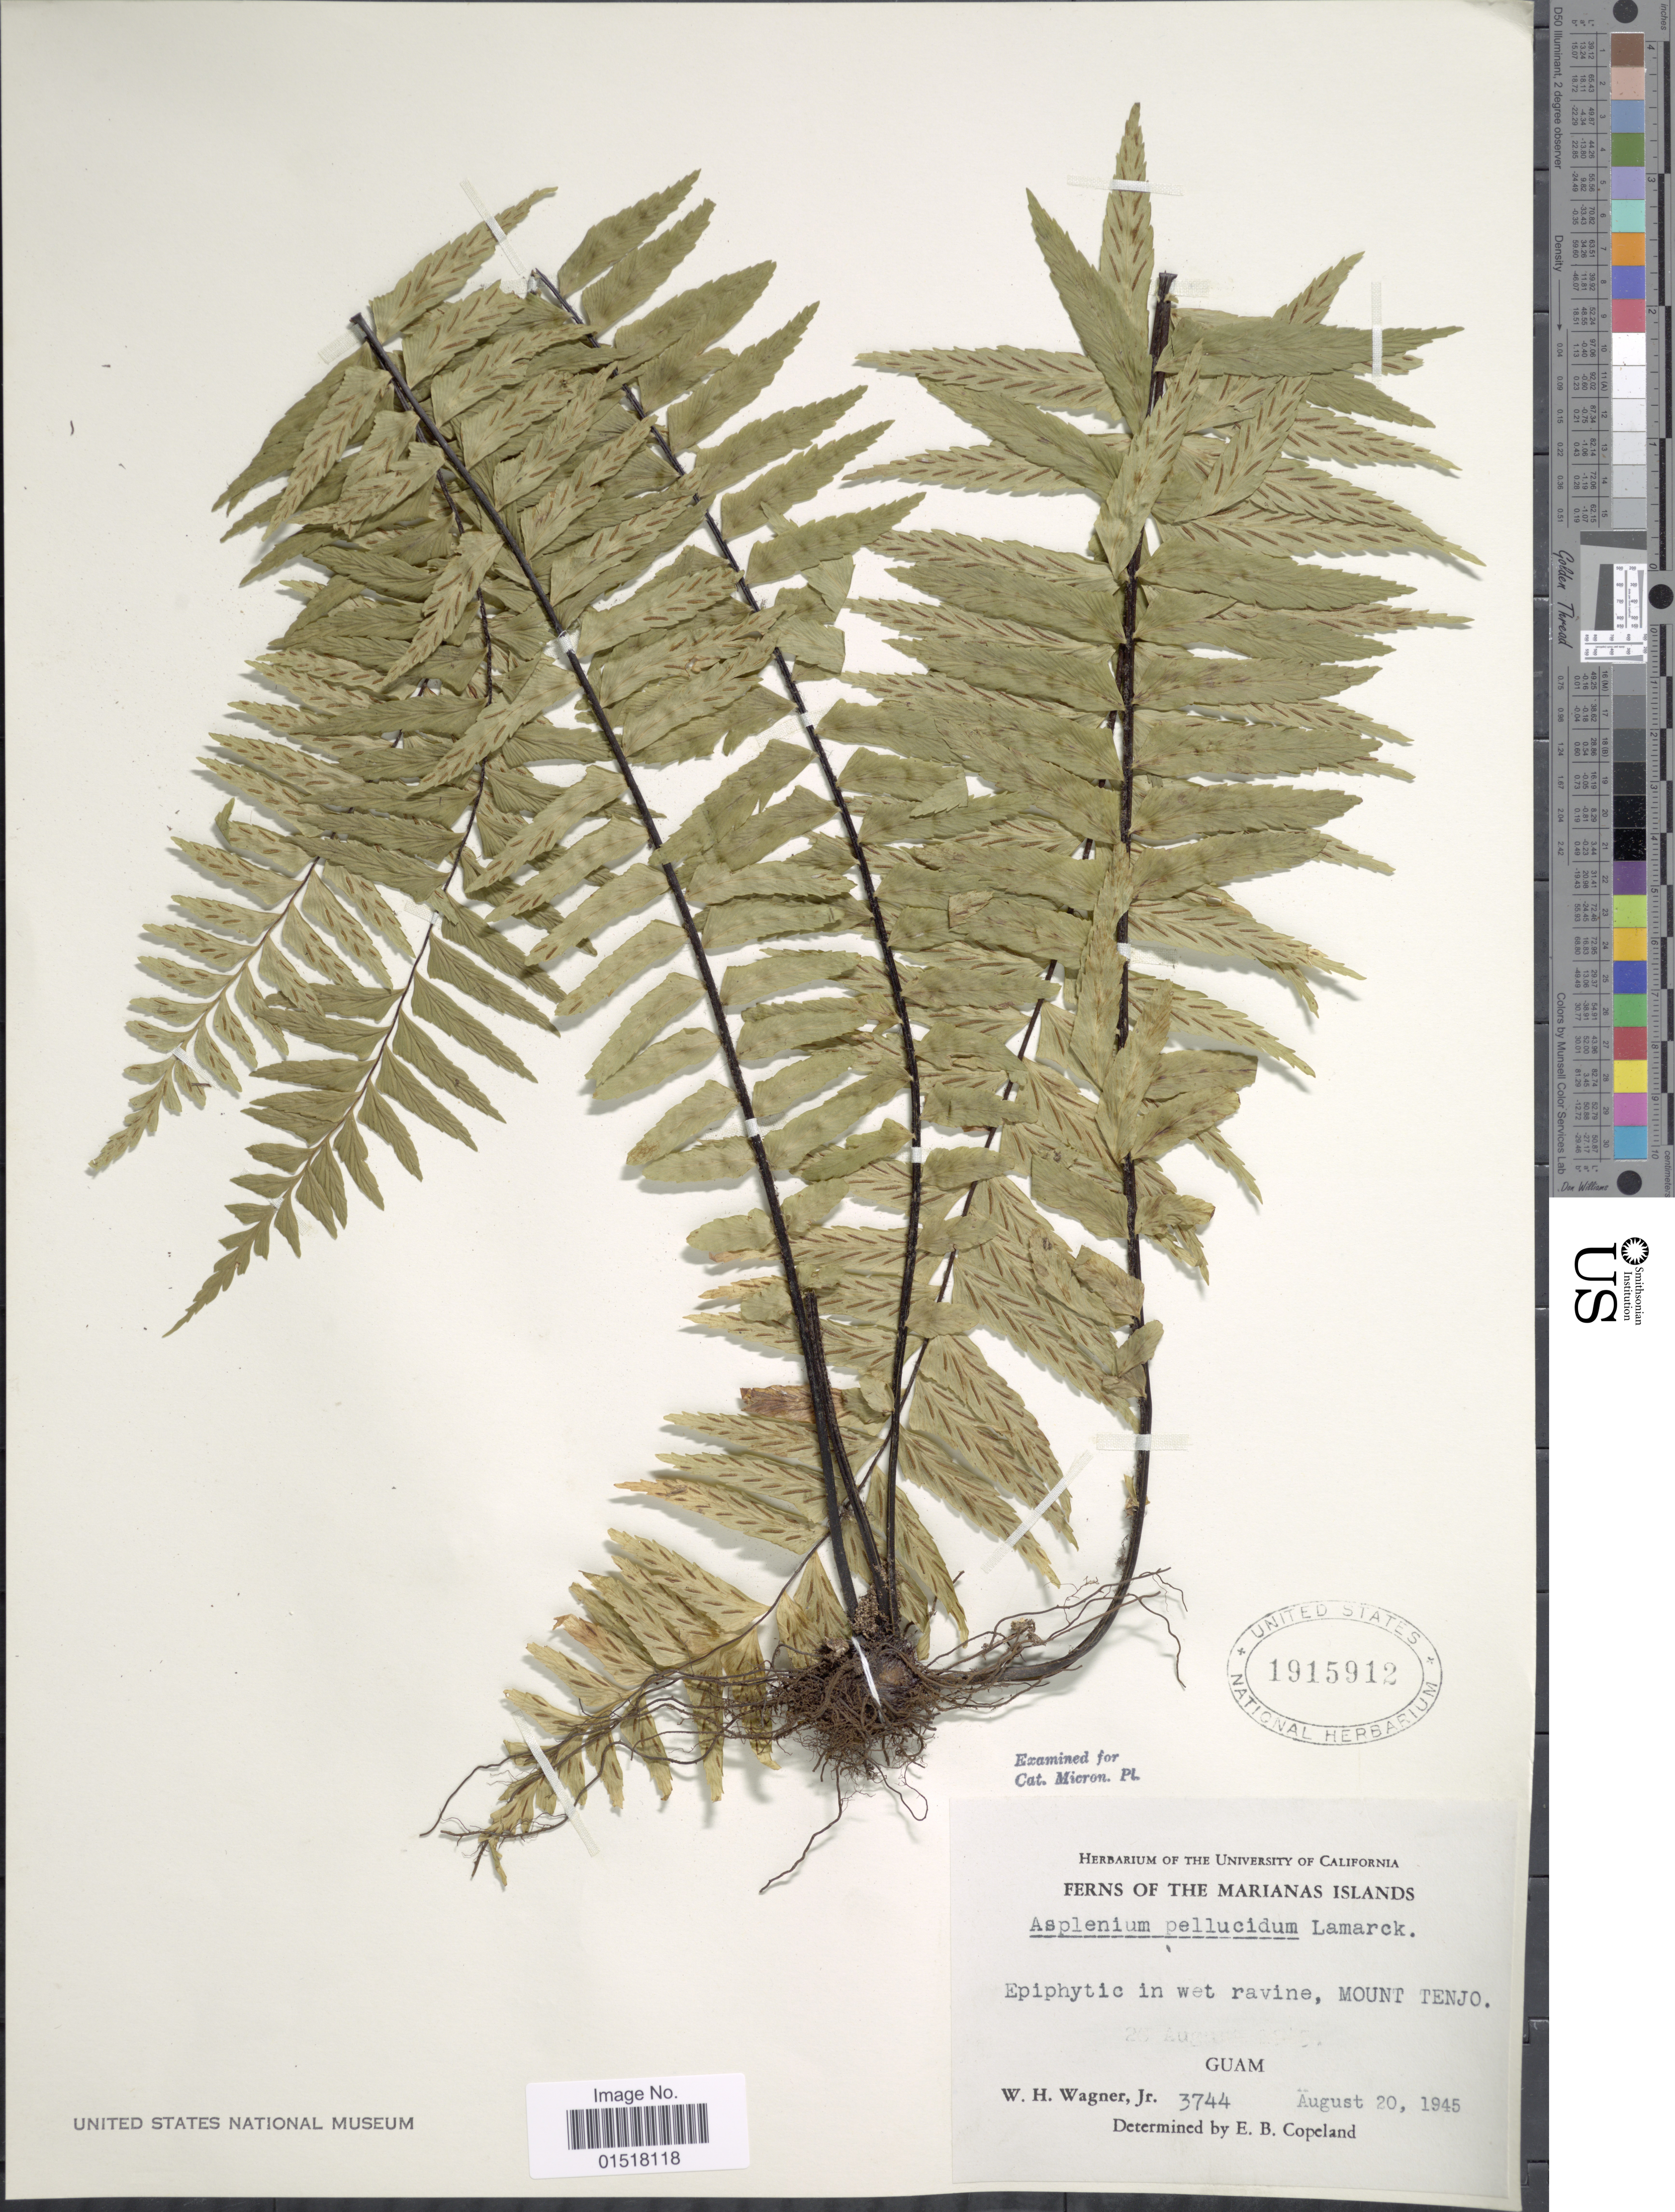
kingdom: Plantae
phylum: Tracheophyta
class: Polypodiopsida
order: Polypodiales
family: Aspleniaceae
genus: Asplenium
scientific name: Asplenium pellucidum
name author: Lam.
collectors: W. H. Wagner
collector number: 3744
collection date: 1945-08-20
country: Guam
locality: Ferns of the Marianas Islands. Epiphytic in wet ravine, Mount Tenjo.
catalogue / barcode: US 1915912